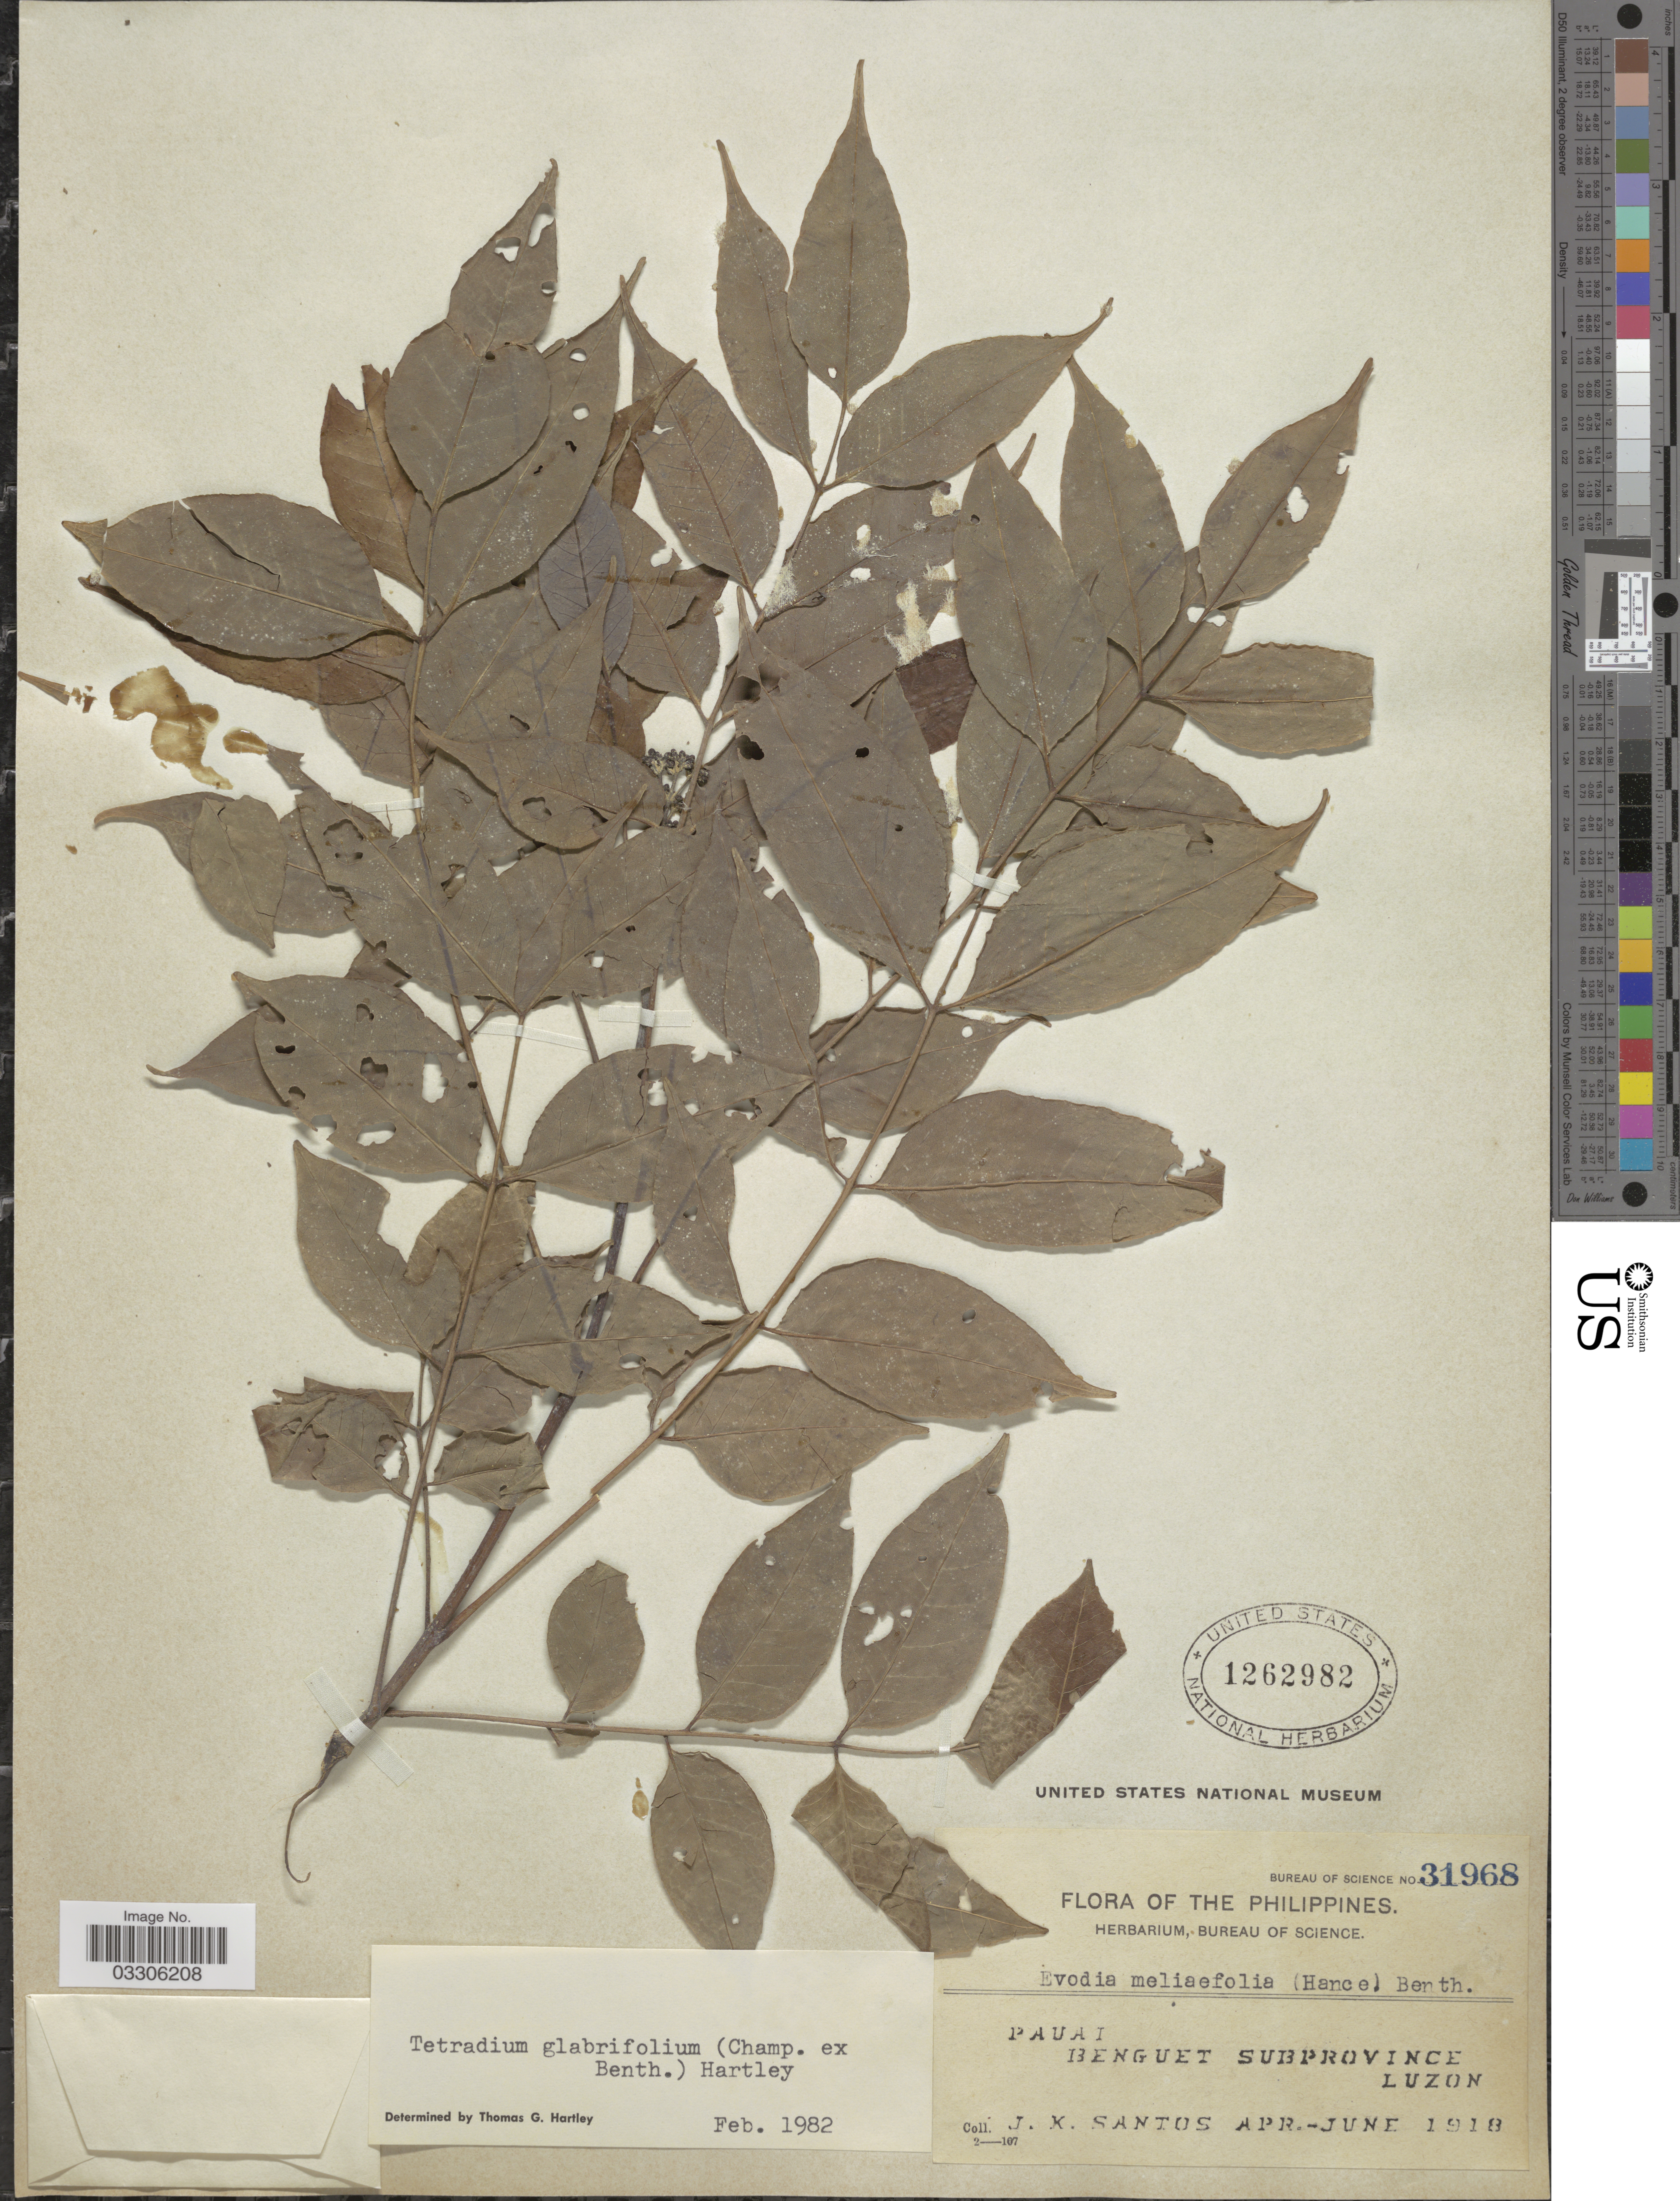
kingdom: Plantae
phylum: Tracheophyta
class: Magnoliopsida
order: Sapindales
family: Rutaceae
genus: Tetradium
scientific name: Tetradium glabrifolium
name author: (Champ. ex Benth.) T.G. Hartley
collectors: J. K. Santos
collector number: Bureau of Science 31968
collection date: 1918-04/1918-06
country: Philippines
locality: Pauai. Benguet Subprovince. Luzon.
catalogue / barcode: US 1262982